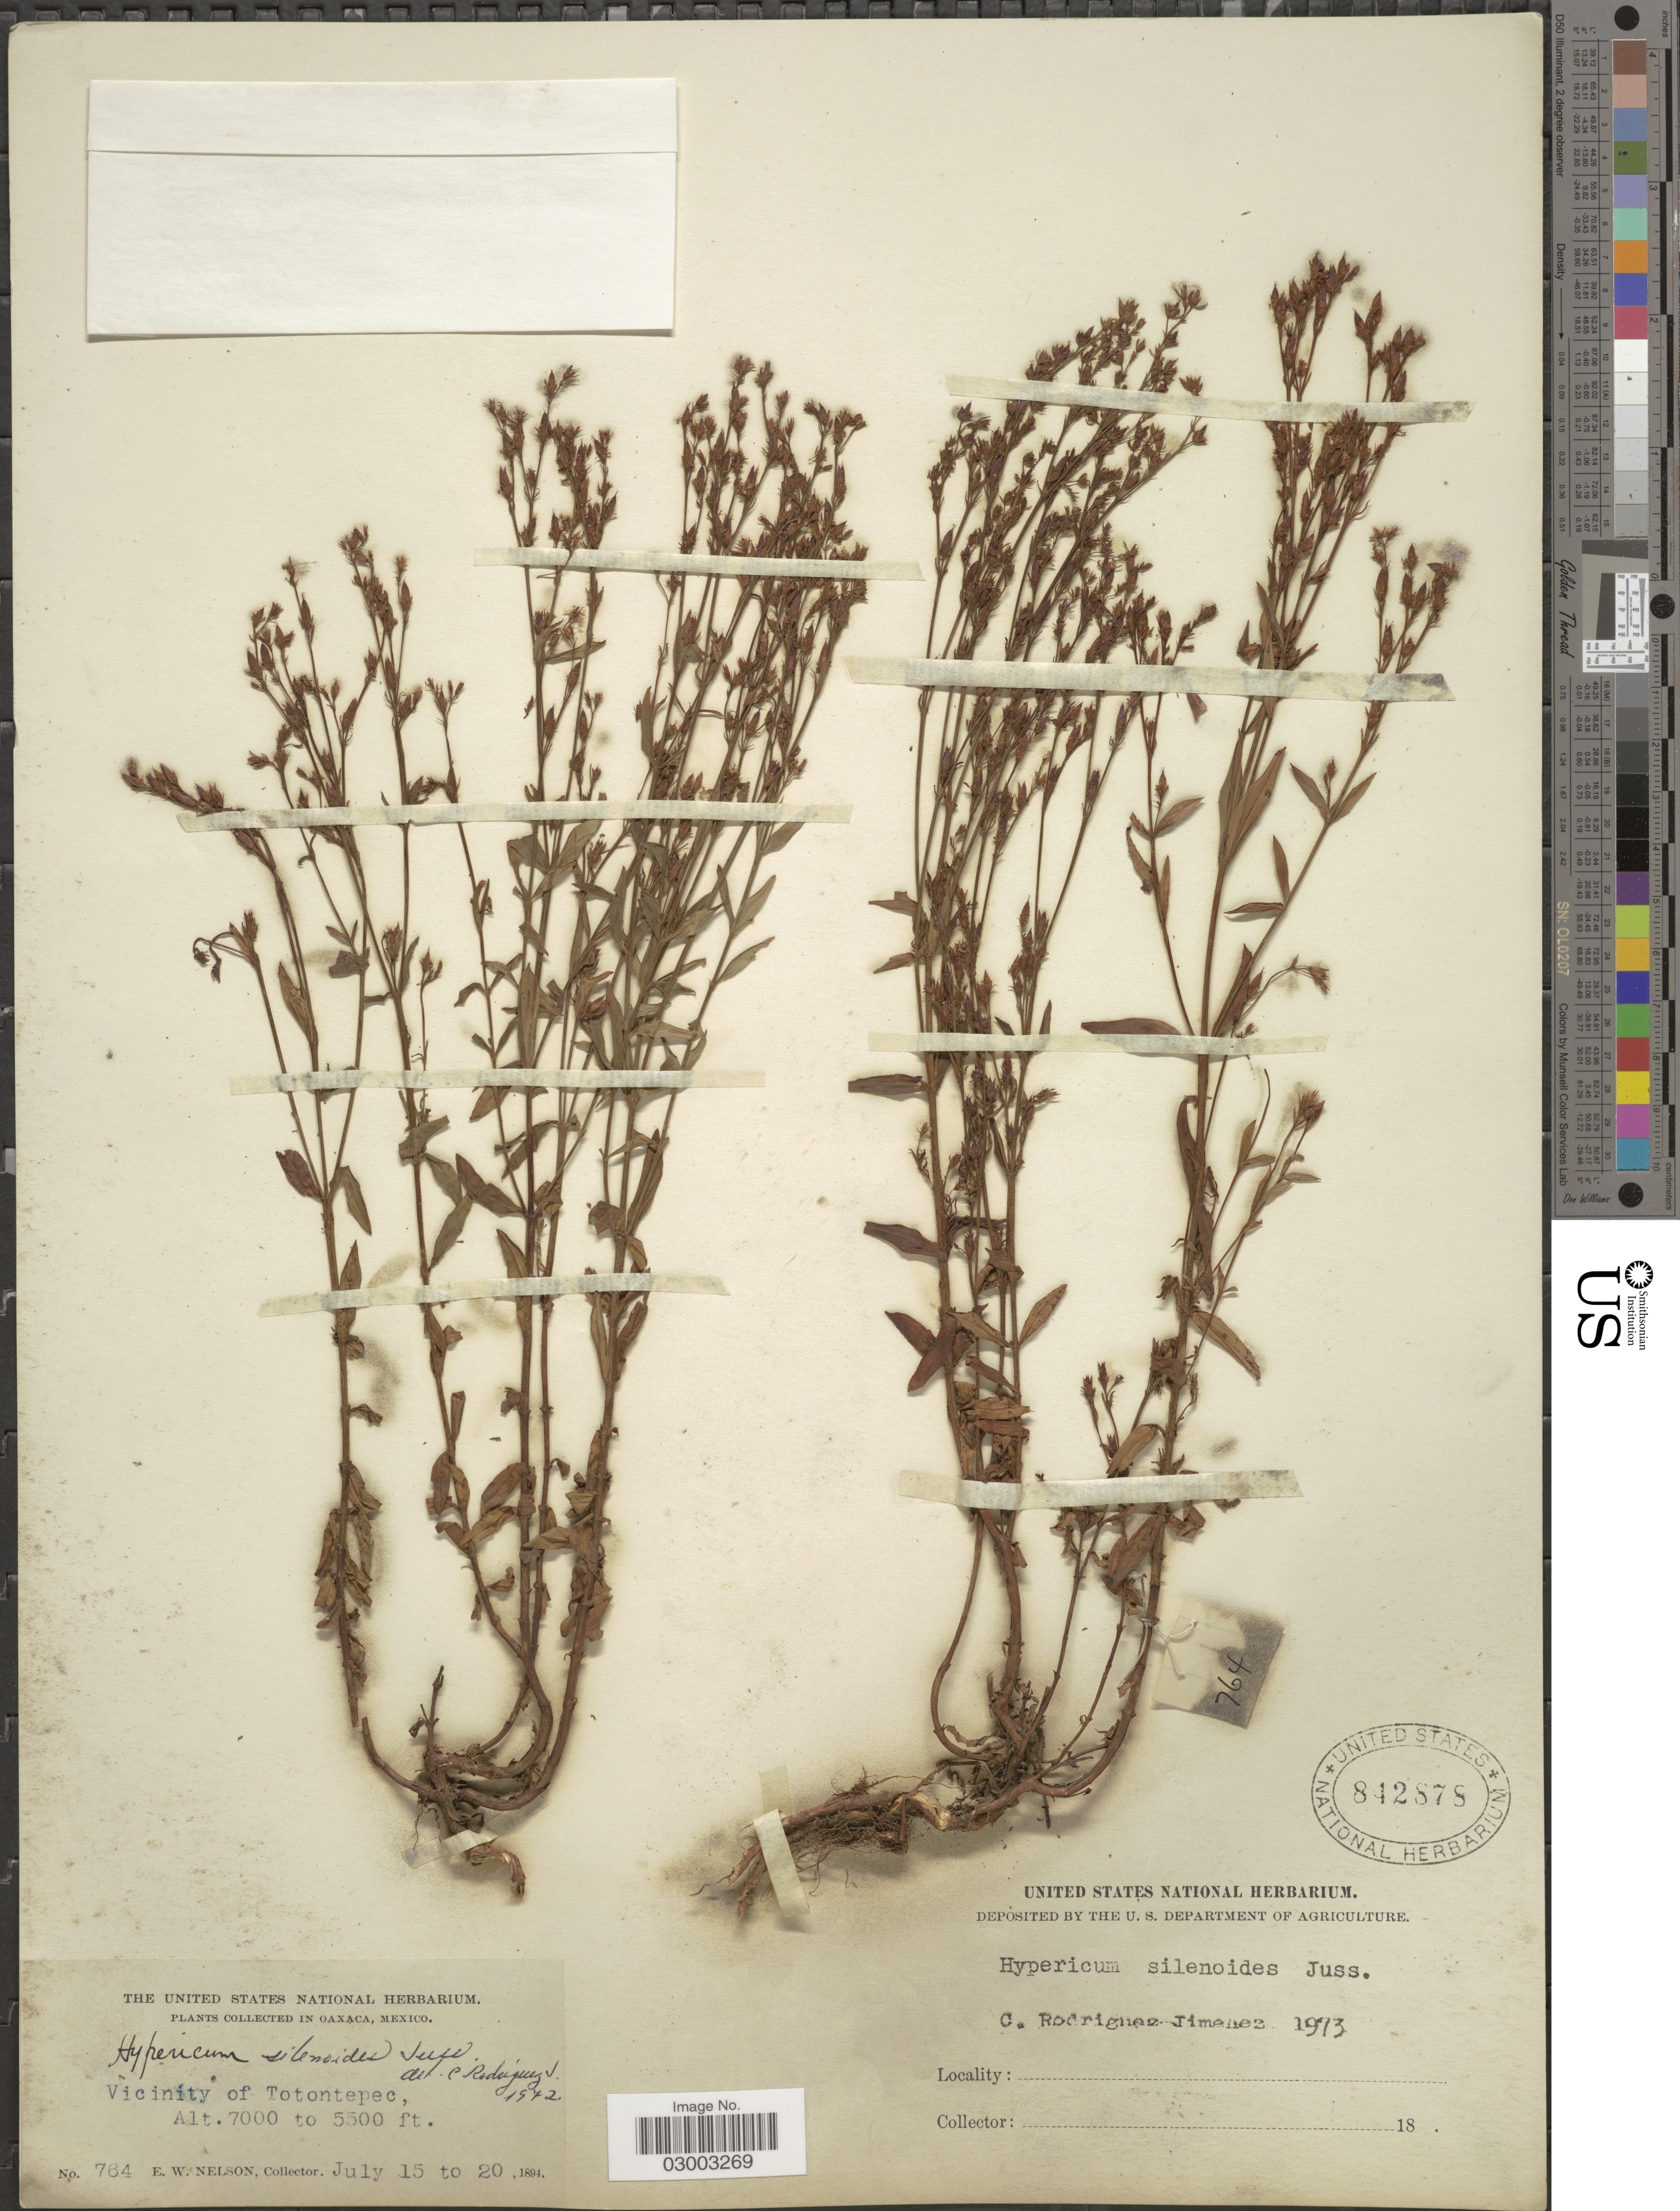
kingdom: Plantae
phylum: Tracheophyta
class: Magnoliopsida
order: Malpighiales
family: Hypericaceae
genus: Hypericum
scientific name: Hypericum philonotis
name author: Schltdl. & Cham.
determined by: Strong, Mark T., (BOT), Smithsonian Institution - National Museum of Natural History (UNITED STATES)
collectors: E. W. Nelson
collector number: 764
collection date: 1894-07-15/1894-07-20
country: Mexico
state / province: Oaxaca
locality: Vicinity of Totontepec.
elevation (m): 1676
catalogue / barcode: US 842878